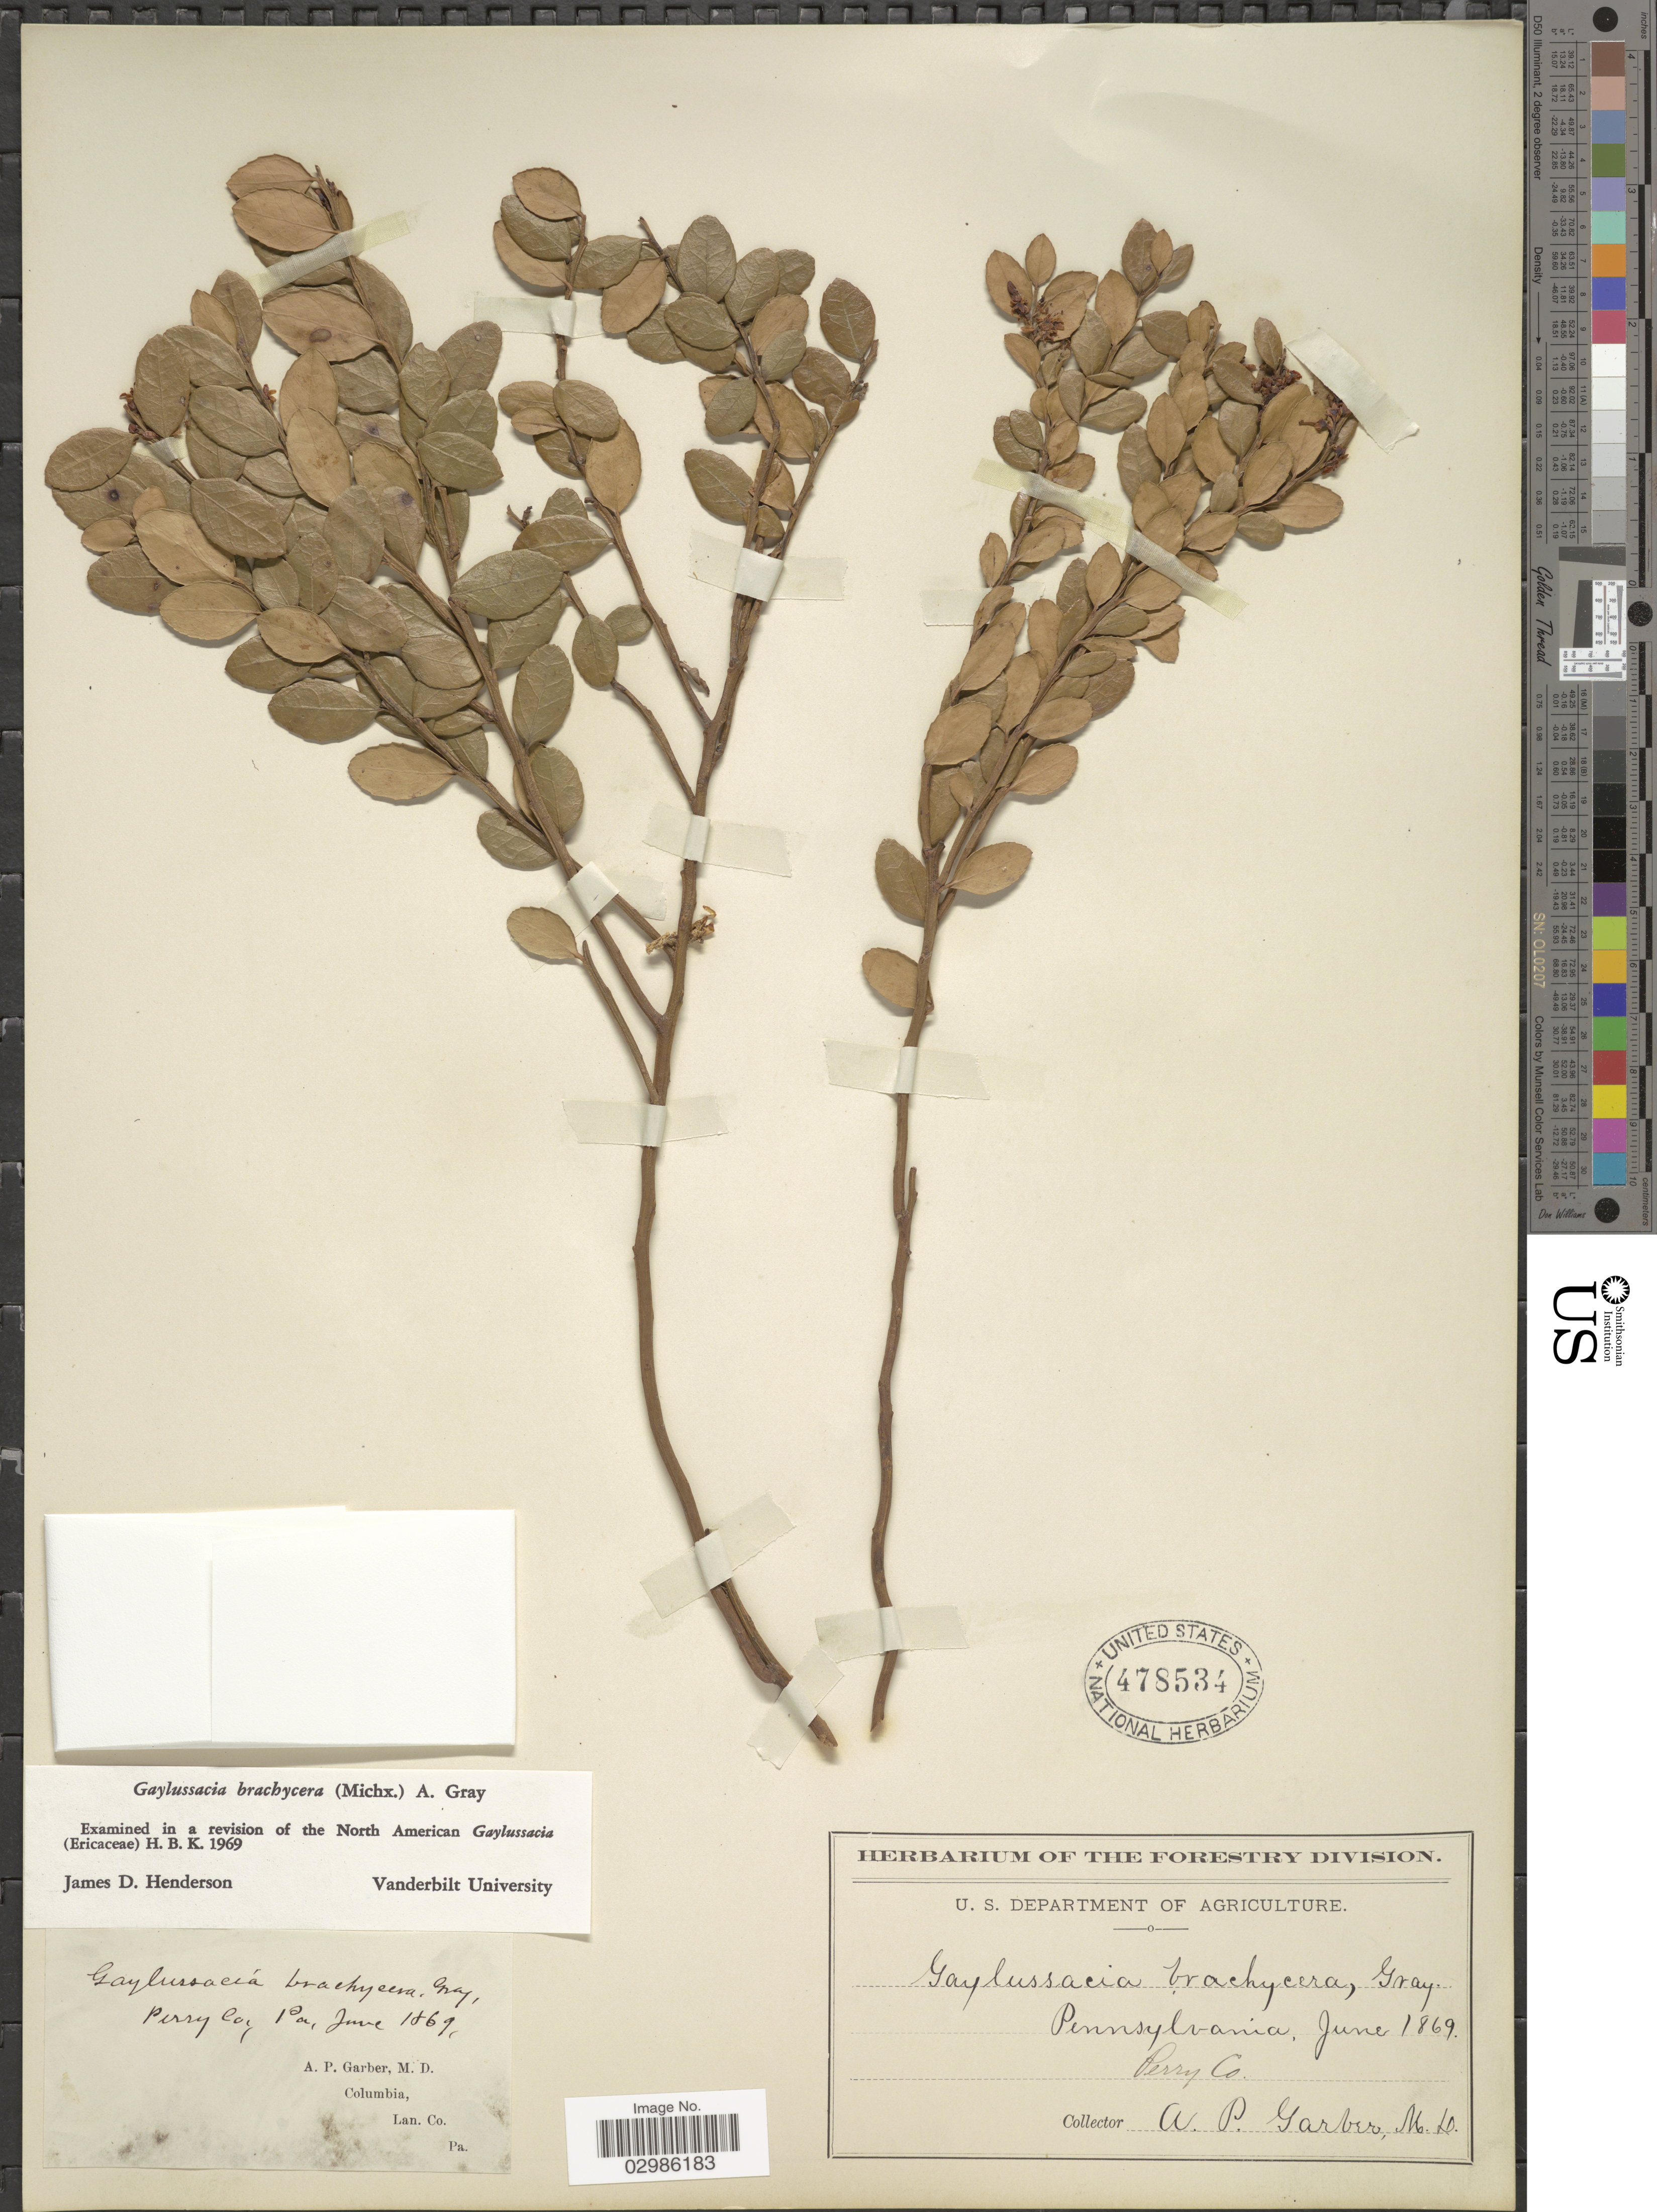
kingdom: Plantae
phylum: Tracheophyta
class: Magnoliopsida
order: Ericales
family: Ericaceae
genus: Gaylussacia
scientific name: Gaylussacia brachycera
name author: (Michx.) Torr. & A. Gray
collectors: A. P. Garber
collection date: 1869-06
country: United States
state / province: Pennsylvania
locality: Perry Co.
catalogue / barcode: US 478534